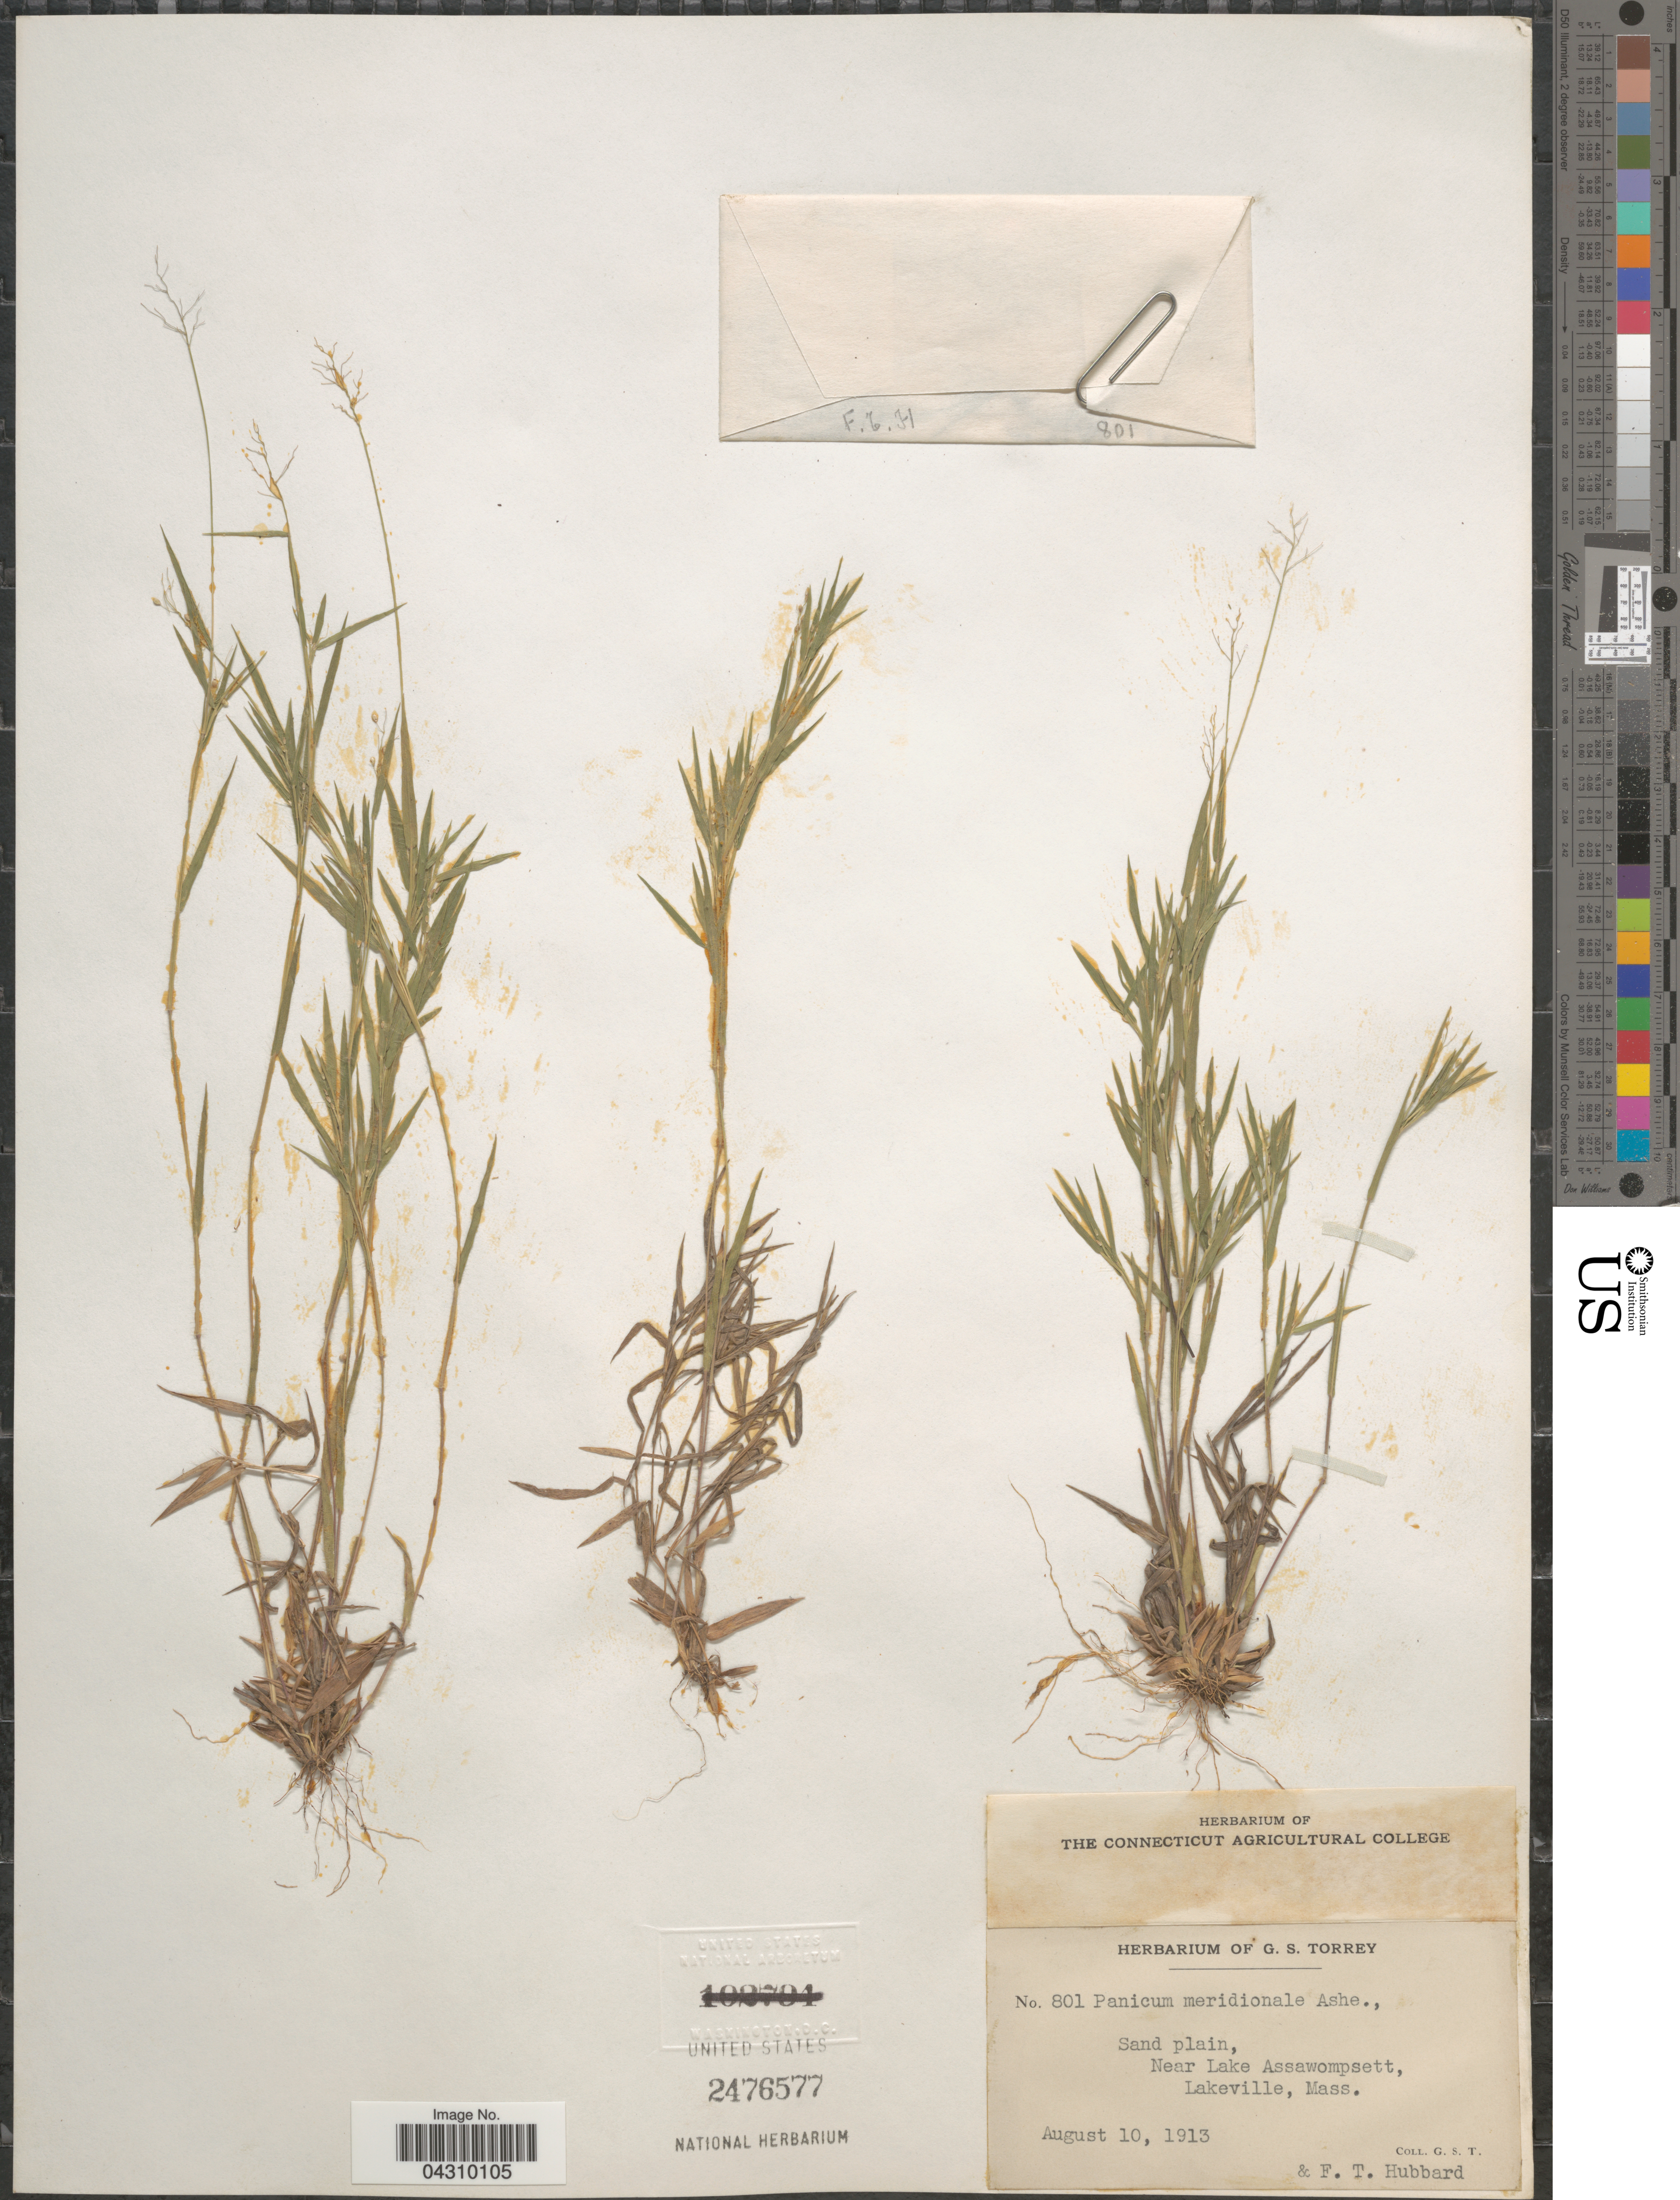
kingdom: Plantae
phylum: Tracheophyta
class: Liliopsida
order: Poales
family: Poaceae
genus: Dichanthelium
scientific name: Dichanthelium acuminatum var. acuminatum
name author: (Sw.) Gould & C.A. Clark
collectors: G. S. Torrey & F. T. Hubbard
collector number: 801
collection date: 1913-08-10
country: United States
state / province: Massachusetts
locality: Near Lake Assawompsett, Lakeville.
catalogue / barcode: US 2476577